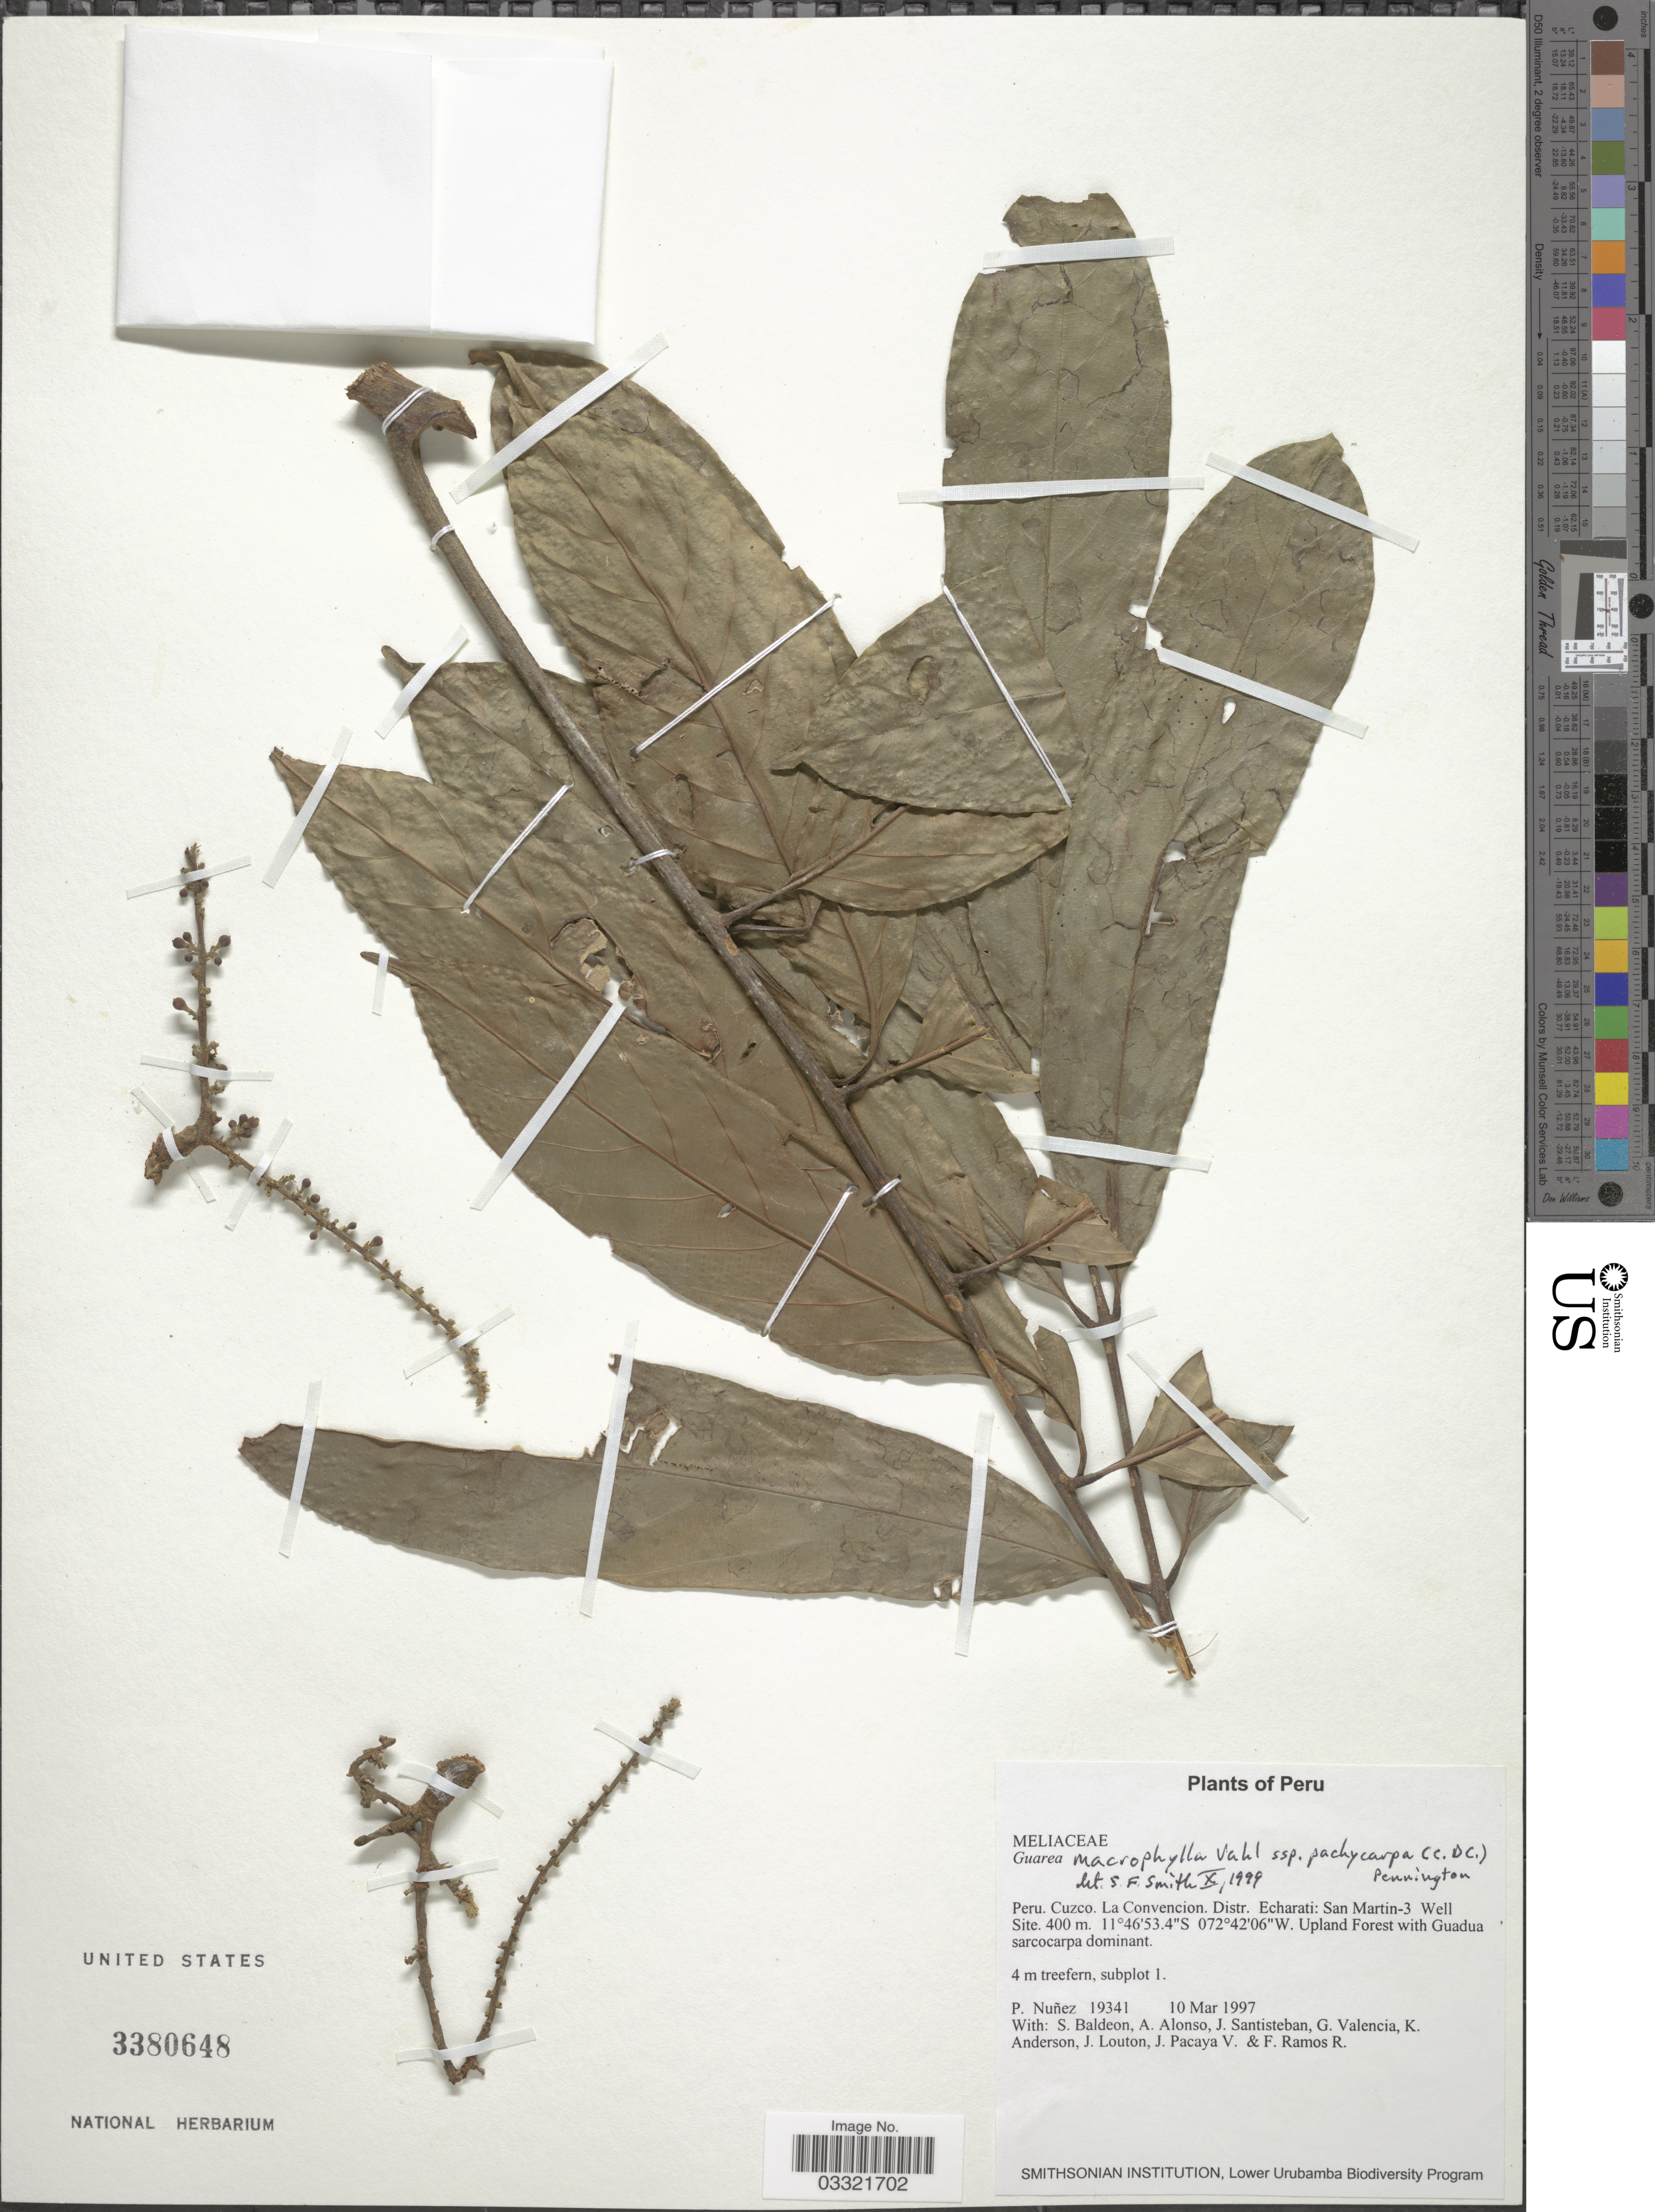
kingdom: Plantae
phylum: Tracheophyta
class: Magnoliopsida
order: Sapindales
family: Meliaceae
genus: Guarea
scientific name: Guarea macrophylla subsp. pachycarpa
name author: (C. DC.) T.D. Penn.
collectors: P. Nuñez V., S. Baldeon, A. Alonso, J. Santisteban & et al.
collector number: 19341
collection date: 1997-03-10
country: Peru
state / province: Cusco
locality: Cuzco. La Convencion. Distr. Echarati: San Martin-3 Well Site.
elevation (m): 400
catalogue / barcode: US 3380648